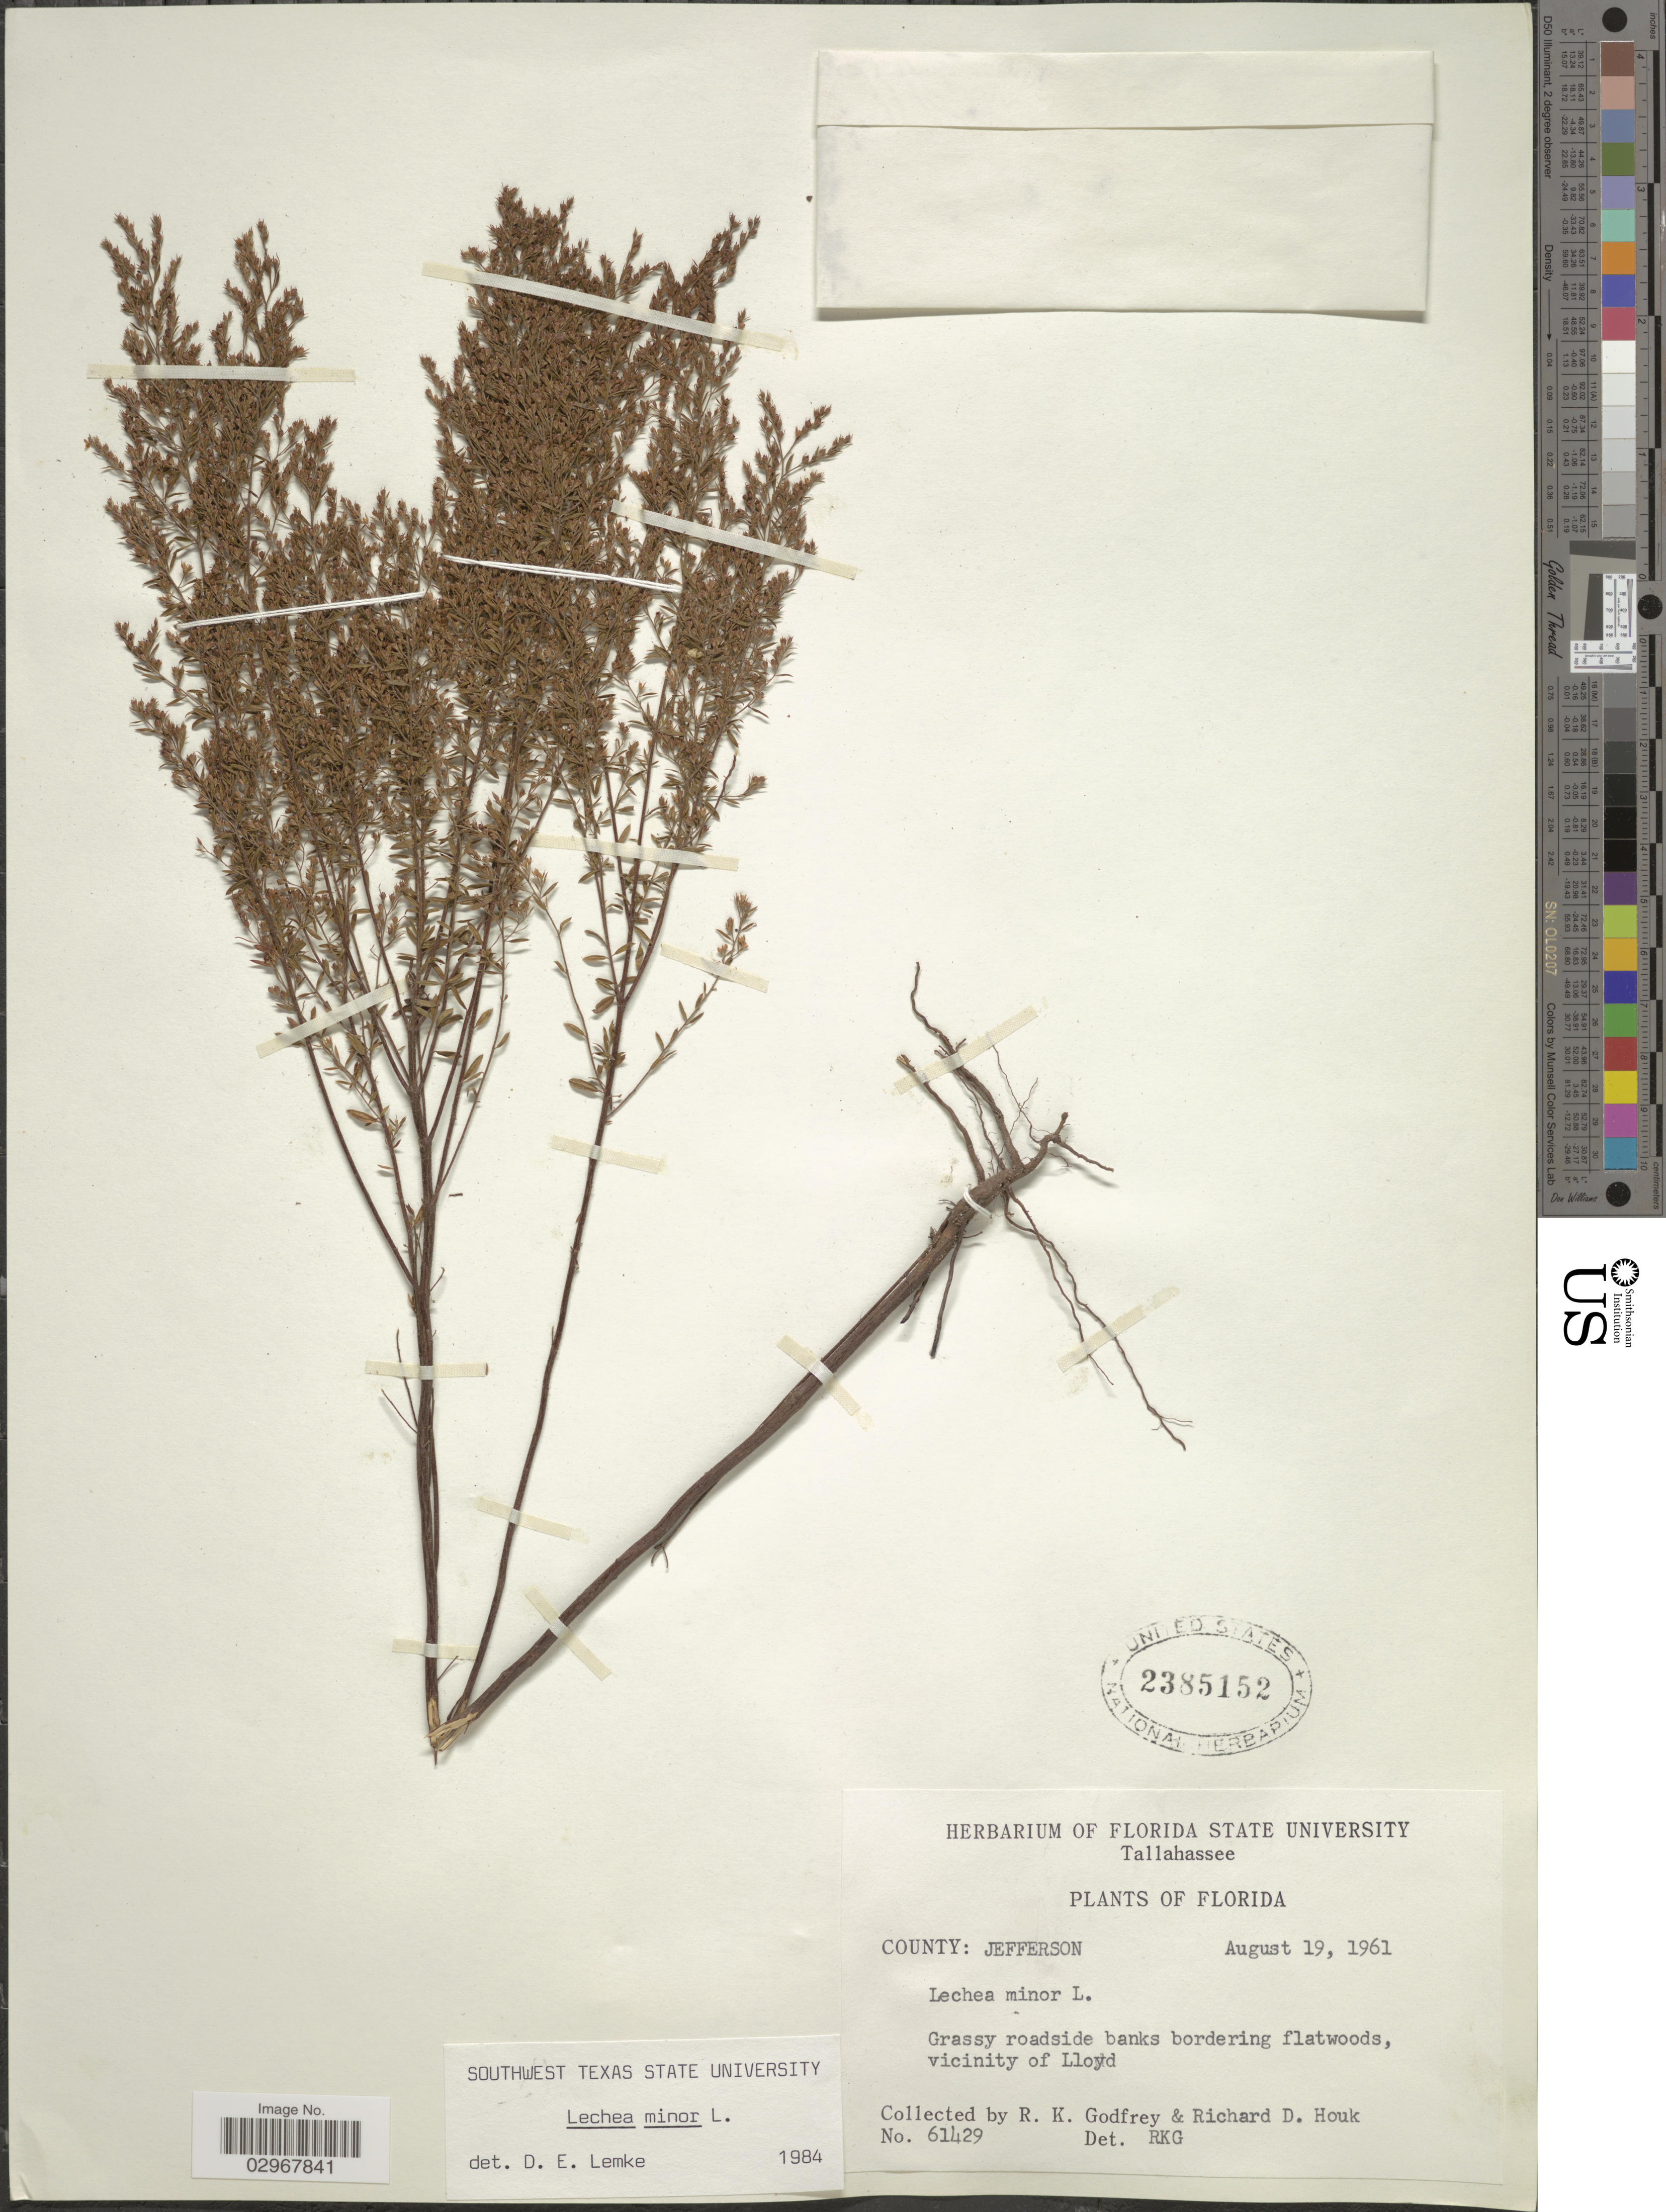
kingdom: Plantae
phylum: Tracheophyta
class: Magnoliopsida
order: Malvales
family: Cistaceae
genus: Lechea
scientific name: Lechea minor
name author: L.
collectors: R. K. Godfrey & R. Houk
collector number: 61429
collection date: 1961-08-19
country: United States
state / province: Florida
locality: County: Jefferson. Grassy roadside banks bordering flatwoods, vicinity of Lloyd.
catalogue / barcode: US 2385152